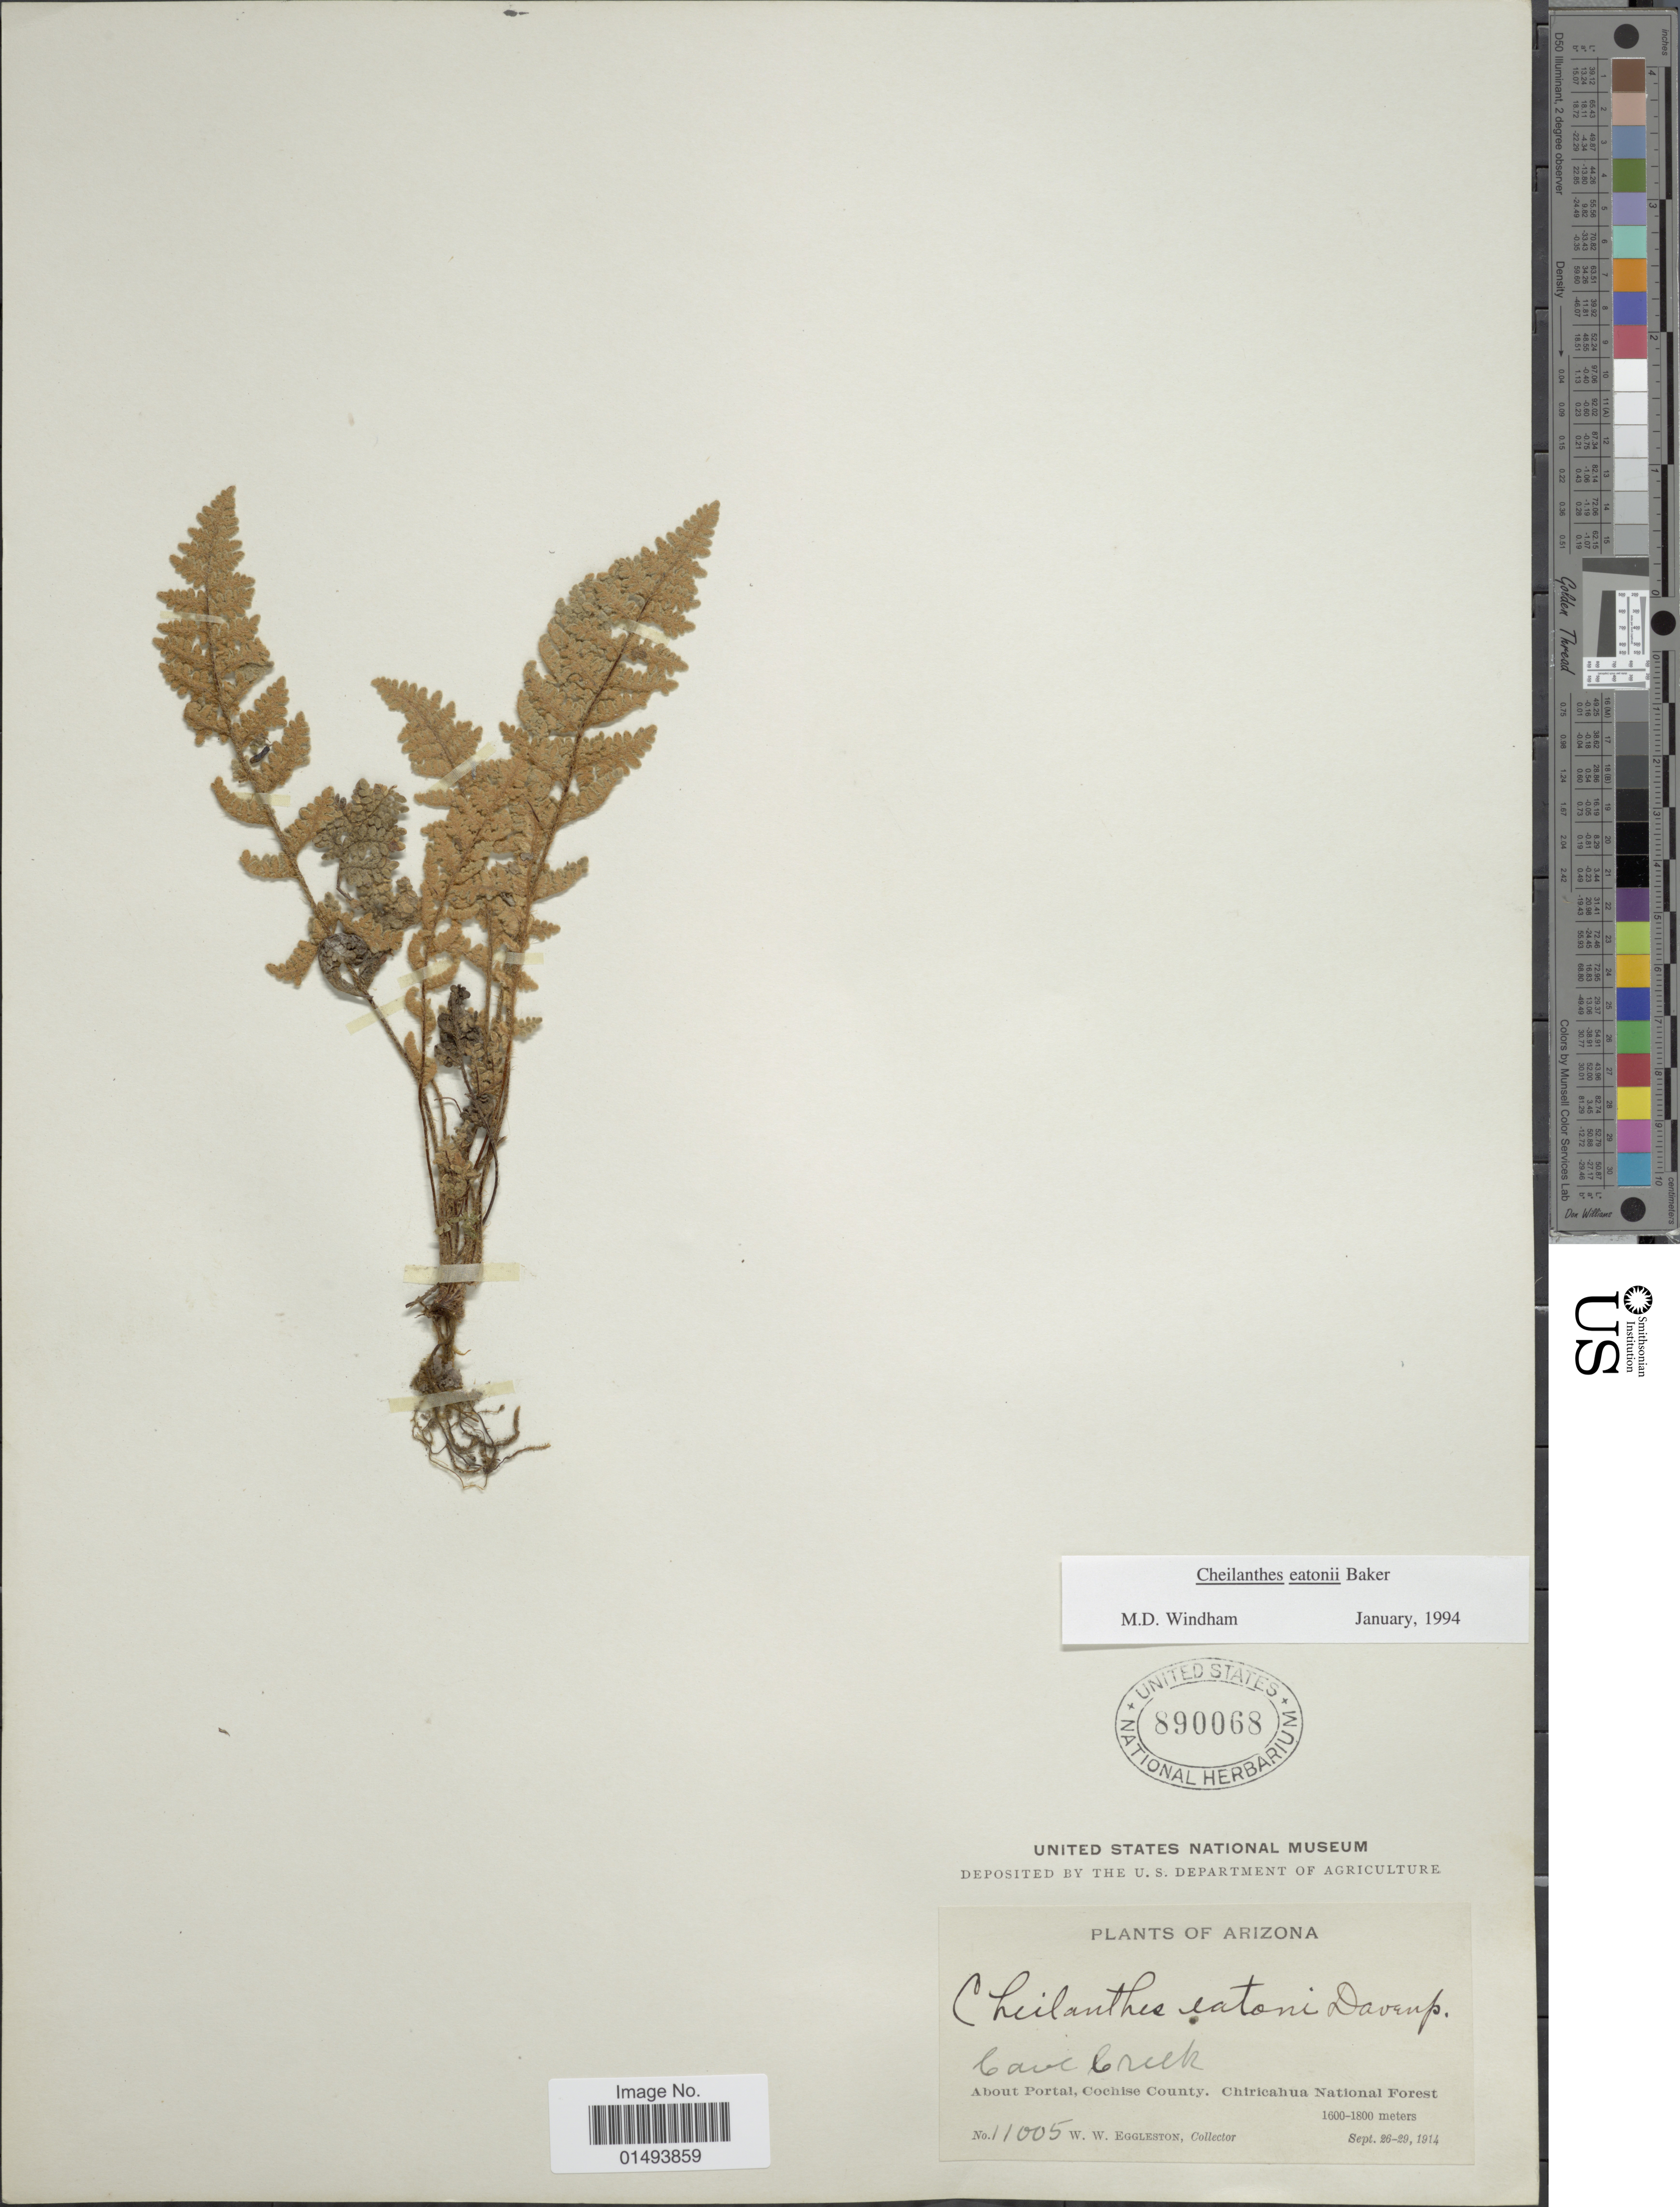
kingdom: Plantae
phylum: Tracheophyta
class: Polypodiopsida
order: Polypodiales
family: Pteridaceae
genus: Myriopteris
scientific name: Myriopteris rufa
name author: Fée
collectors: W. W. Eggleston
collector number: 11005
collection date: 1914-09-26/1914-09-29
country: United States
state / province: Arizona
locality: Plants of Arizona, Cave Creek, About Portal, Cochise County, Chiricahua National Forest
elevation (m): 1600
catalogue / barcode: US 8900168